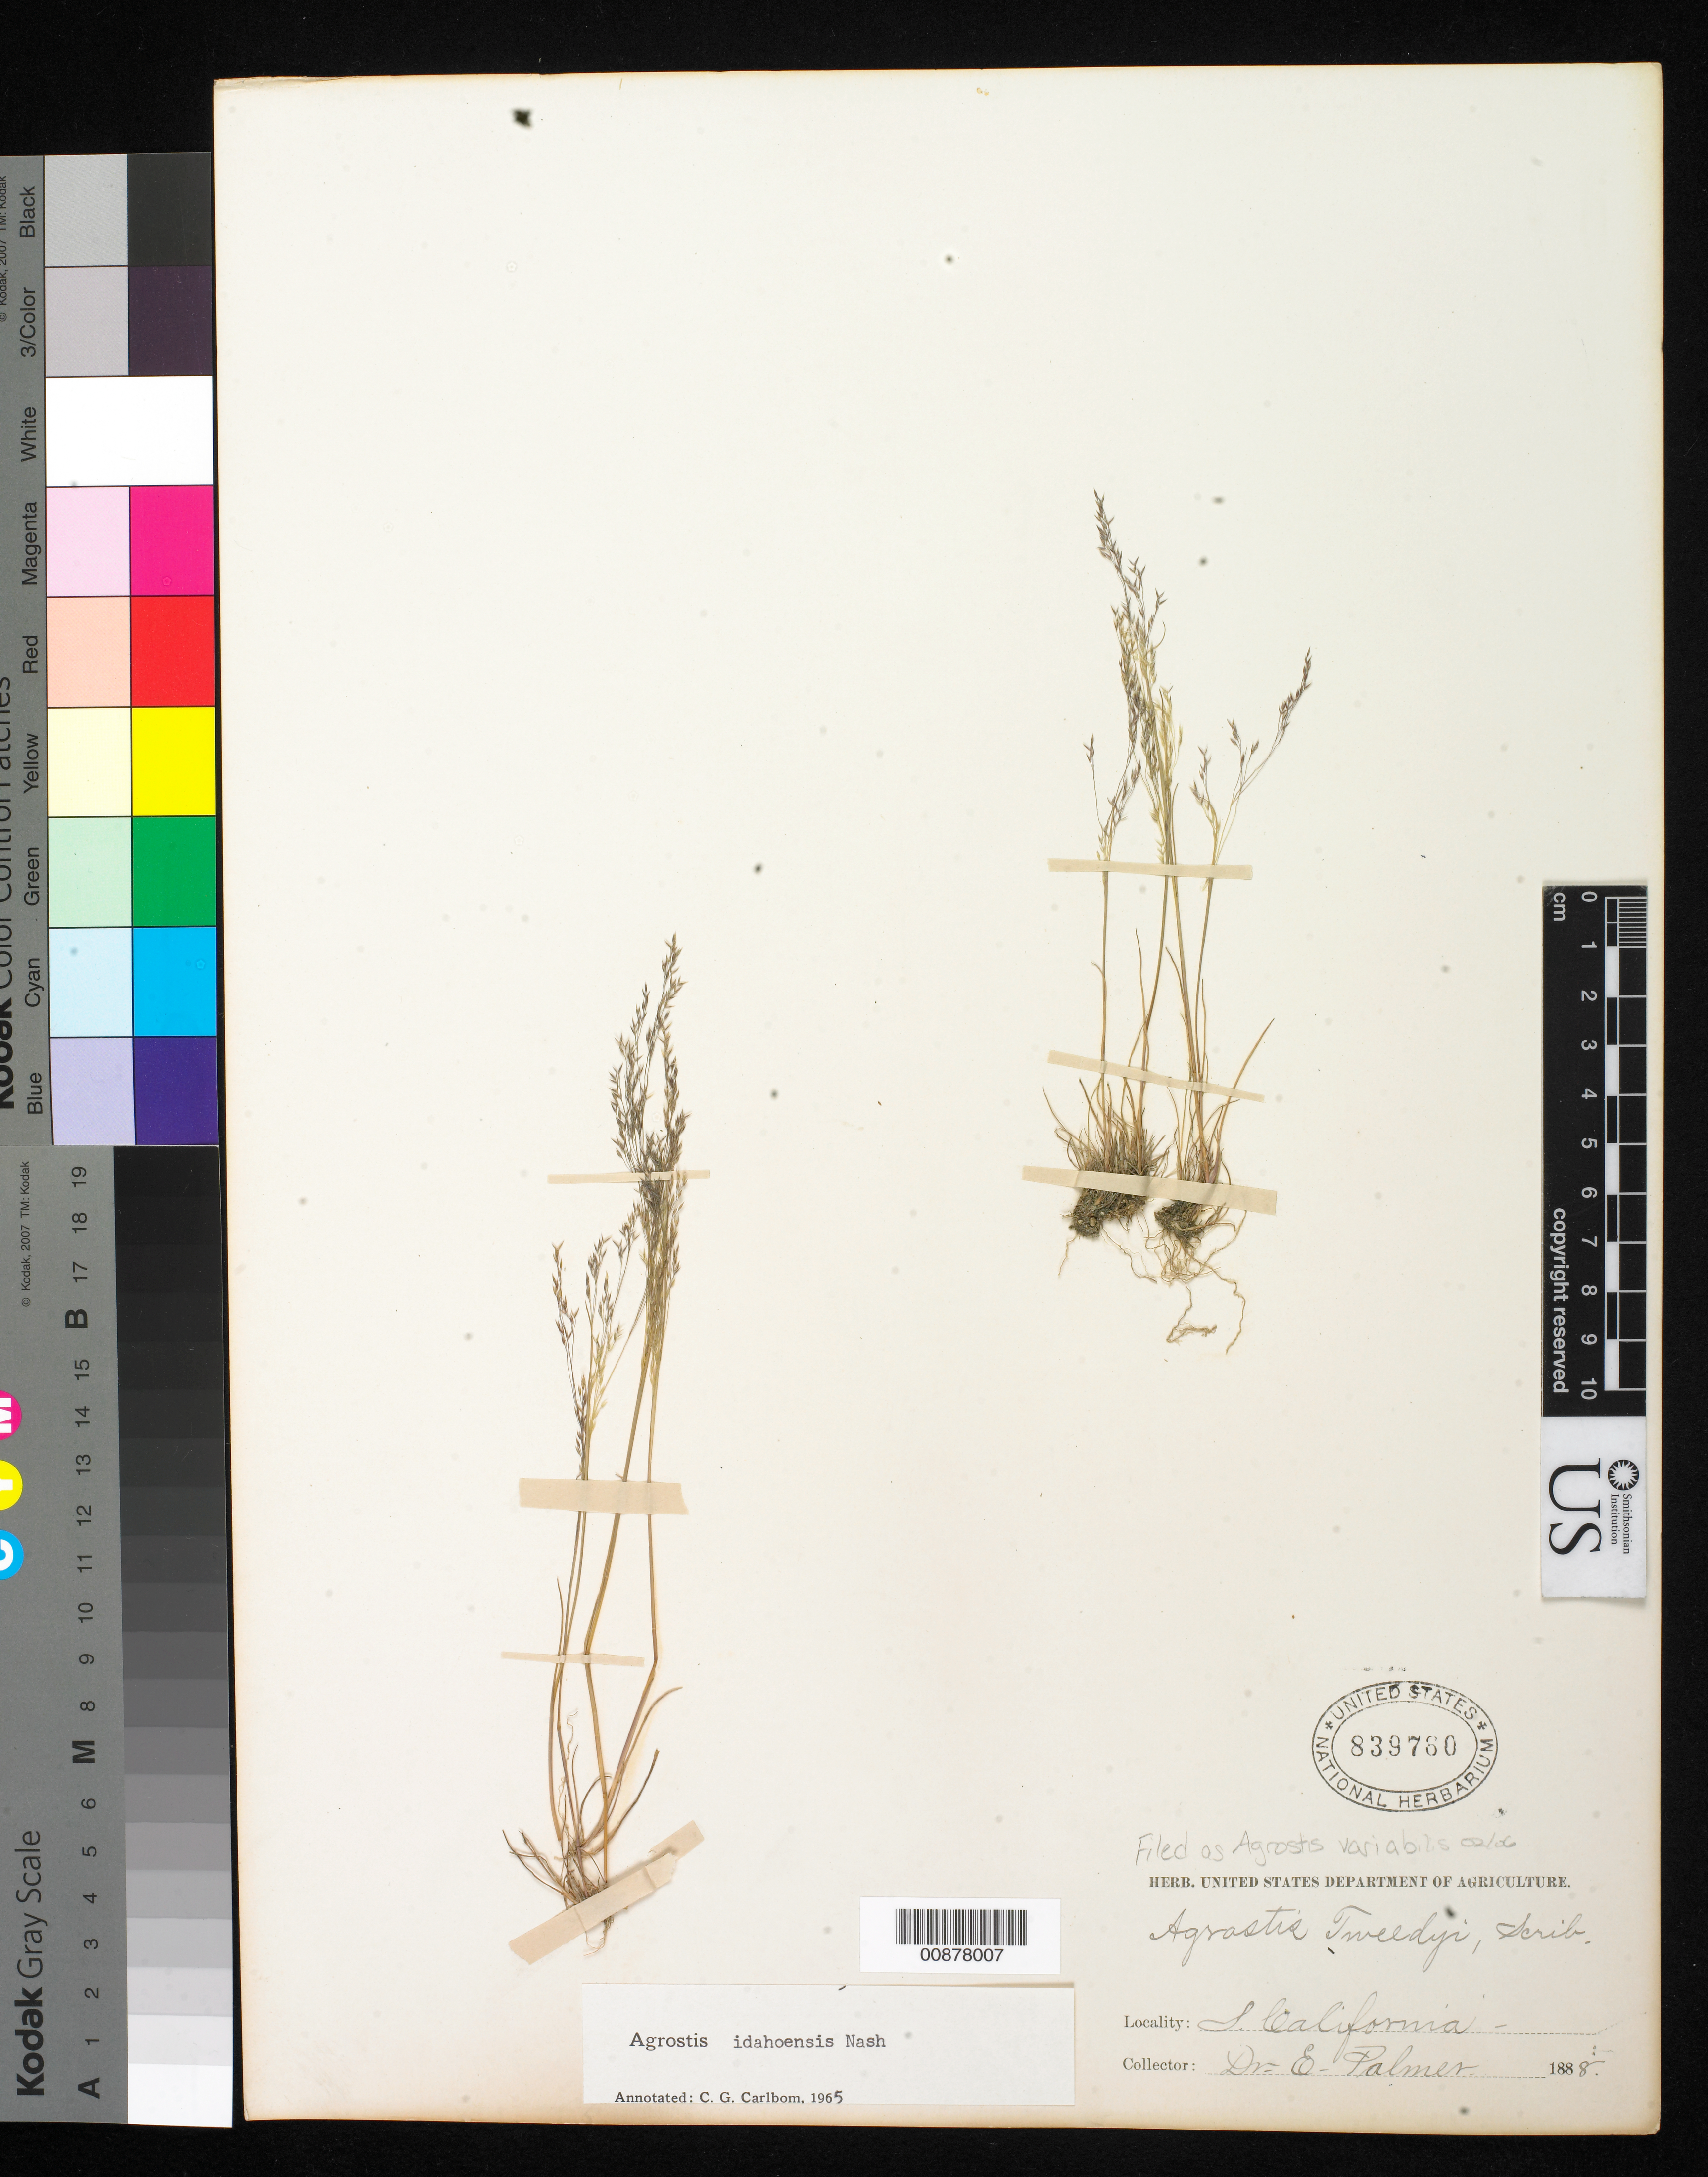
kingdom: Plantae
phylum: Tracheophyta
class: Liliopsida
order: Poales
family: Poaceae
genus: Agrostis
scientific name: Agrostis variabilis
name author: Rydb.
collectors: E. Palmer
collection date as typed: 1888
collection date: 1888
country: United States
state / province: California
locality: S. California.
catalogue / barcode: US 839760